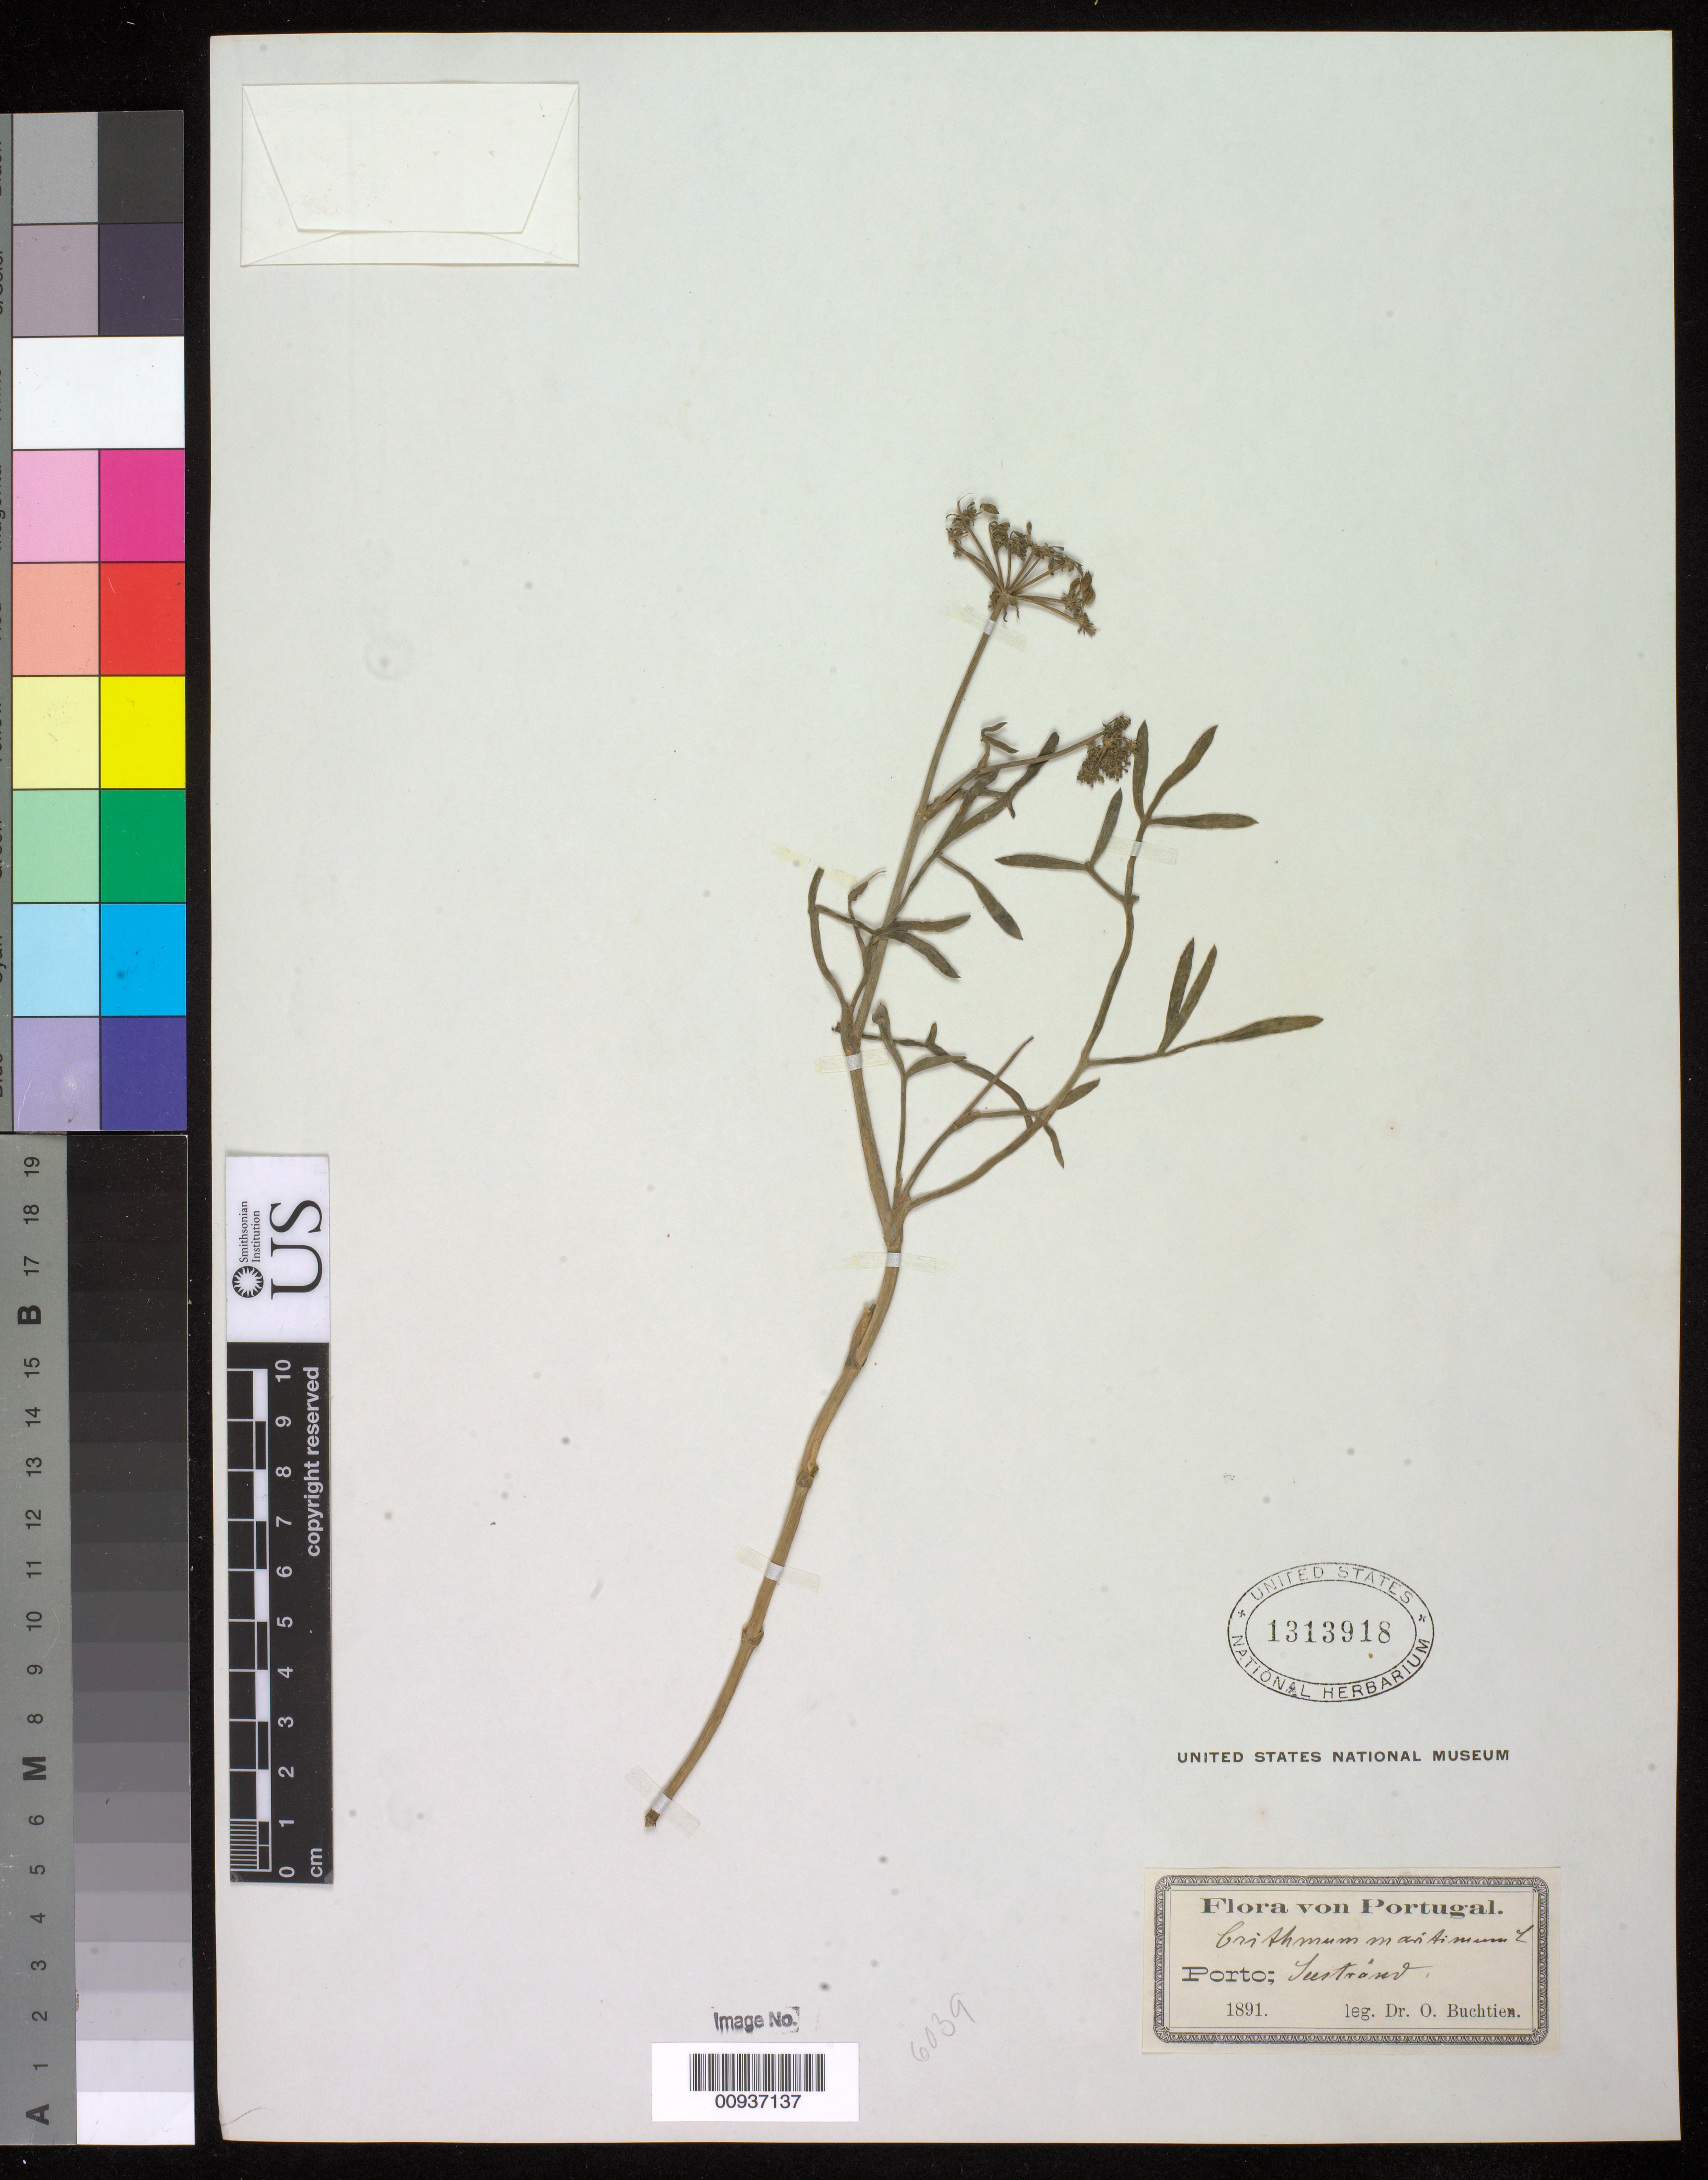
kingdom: Plantae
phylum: Tracheophyta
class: Magnoliopsida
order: Apiales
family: Apiaceae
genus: Crithmum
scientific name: Crithmum maritimum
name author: L.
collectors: O. Buchtien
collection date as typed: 1891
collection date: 1891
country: Portugal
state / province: Porto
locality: Grande Porto. Porto; Lustrian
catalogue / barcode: US 1313918